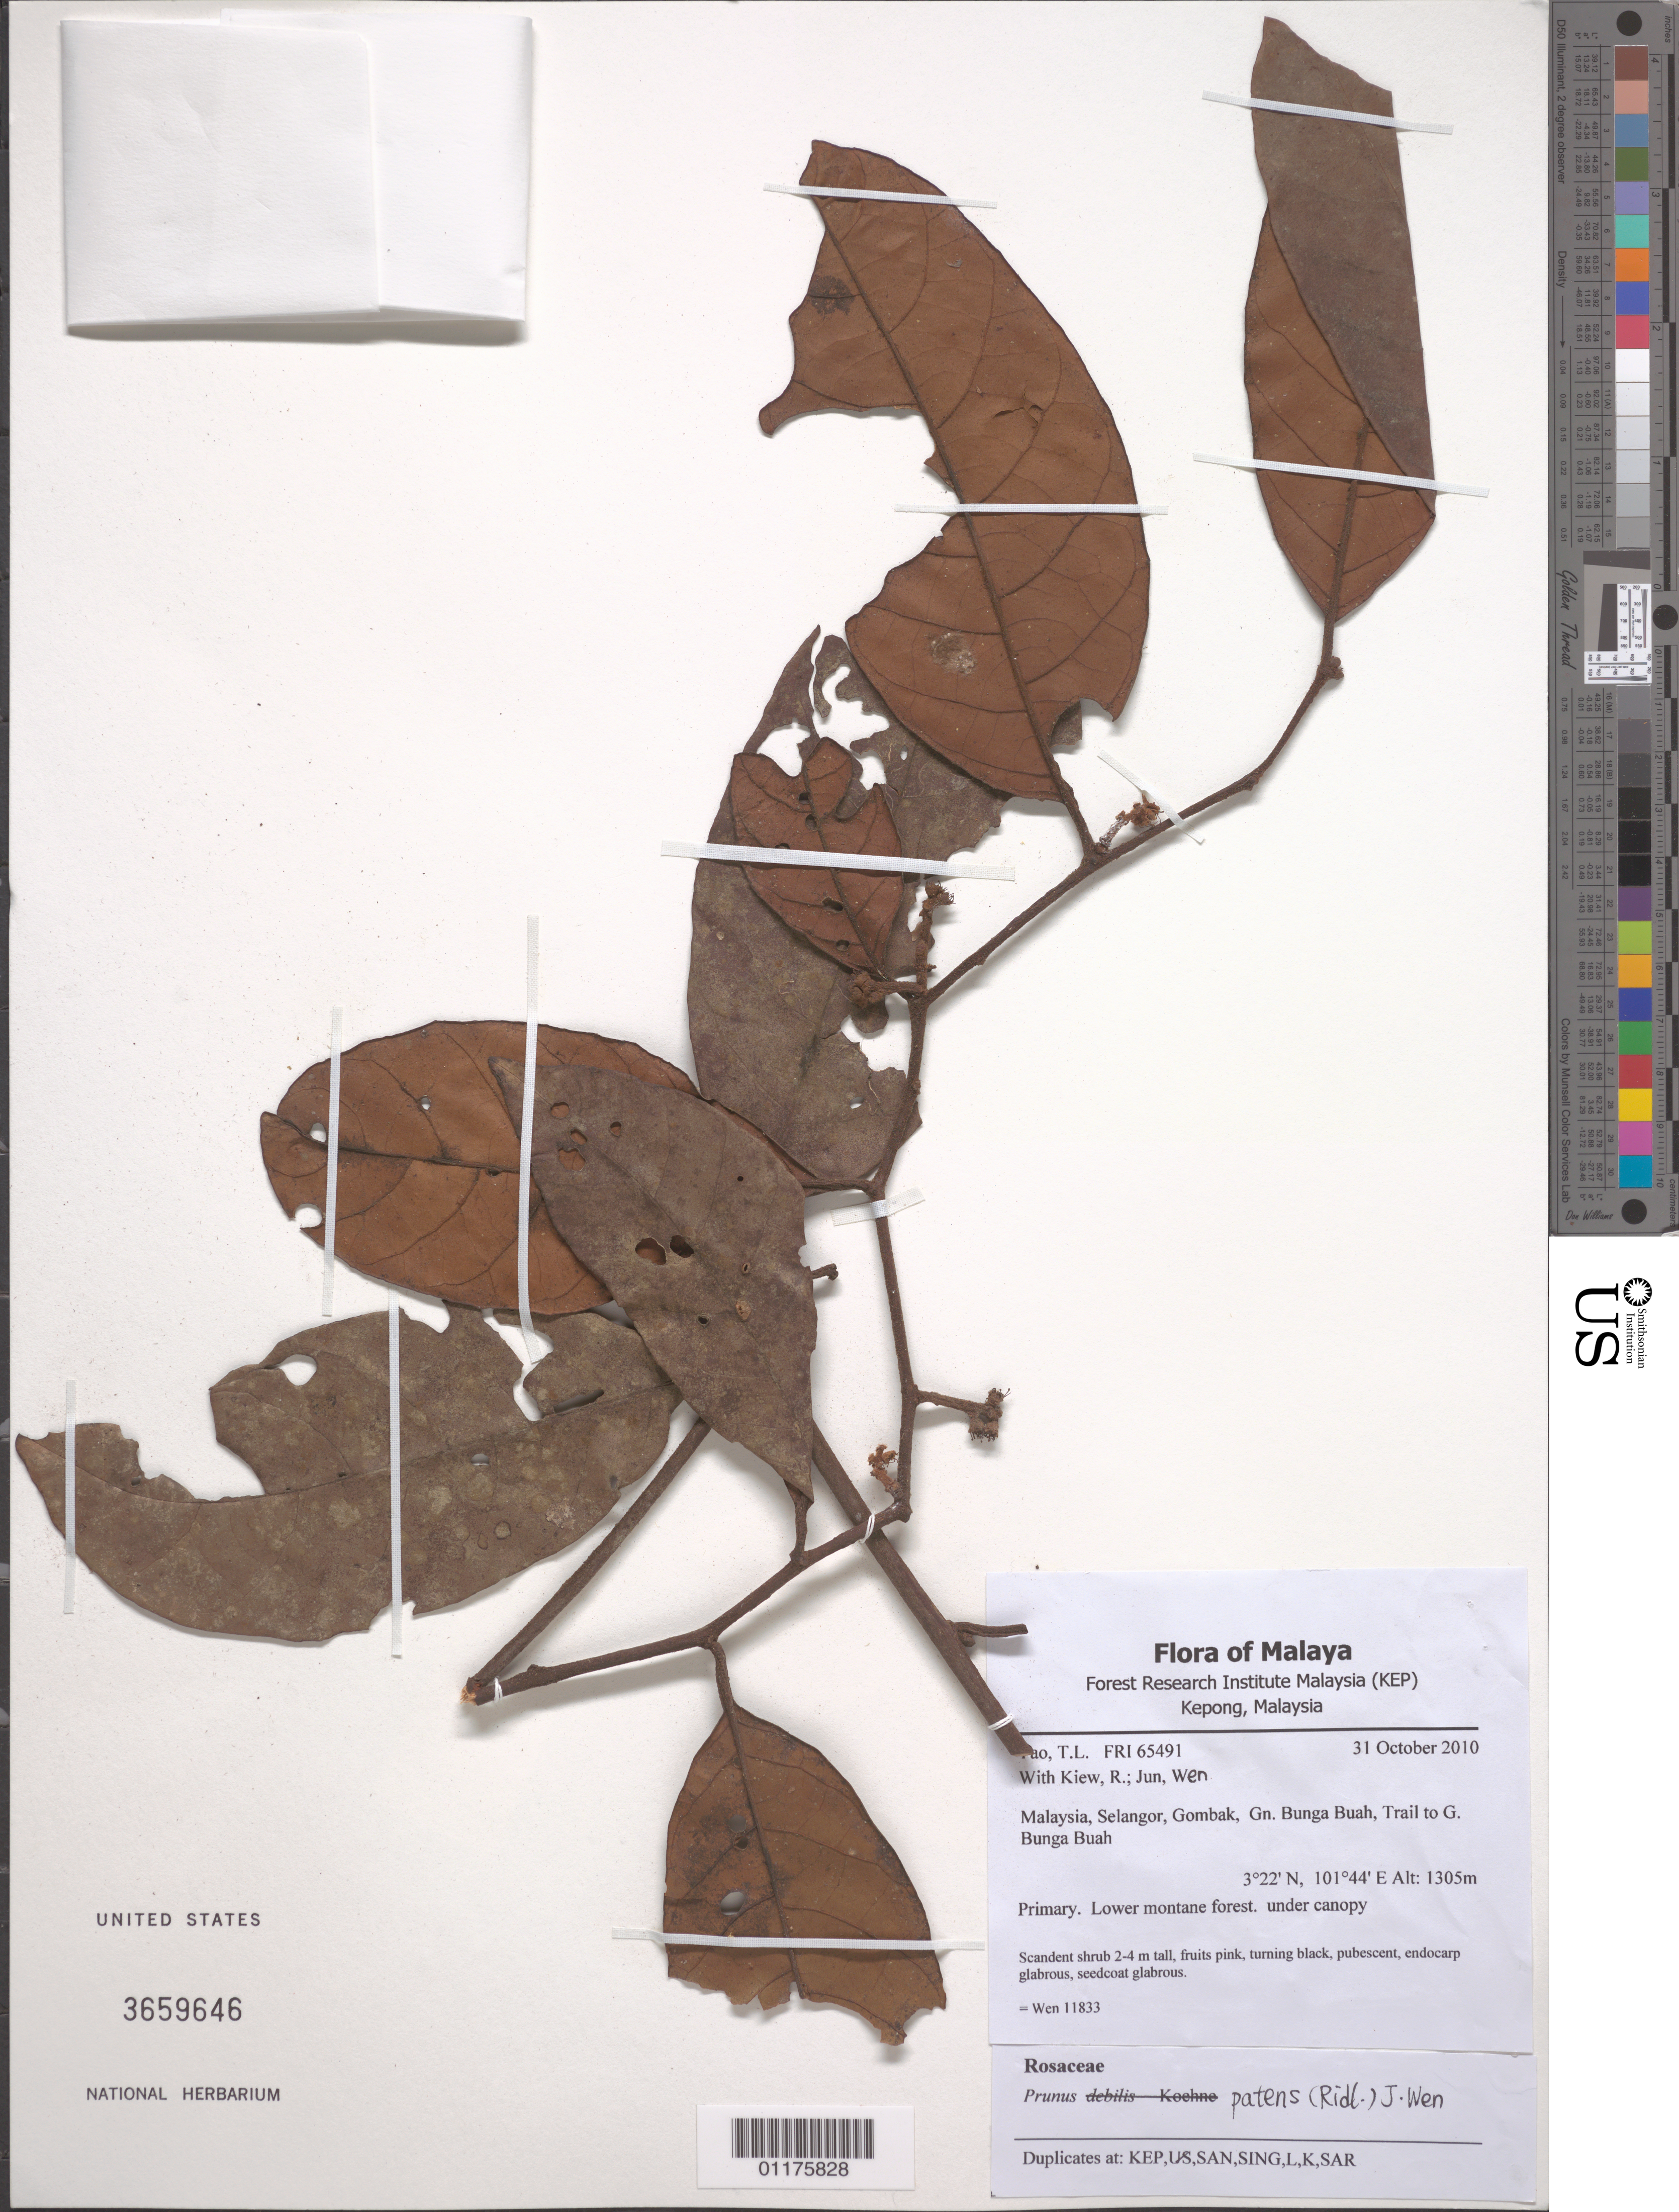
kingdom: Plantae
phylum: Tracheophyta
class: Magnoliopsida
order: Rosales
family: Rosaceae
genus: Prunus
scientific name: Prunus patens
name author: (Ridl.) J. Wen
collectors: J. Wen, R. Kiew & T. Yao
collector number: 11833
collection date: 2010-10-30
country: Malaysia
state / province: Selangor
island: Borneo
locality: Gunung Bunga Bua, on the trail from Genting Old Road to the peak of Gunung Bunga Bua. Wayside. Lower montane forest.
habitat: Primary. Lower montane forest. Under canopy.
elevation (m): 1305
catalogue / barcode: US 3659646